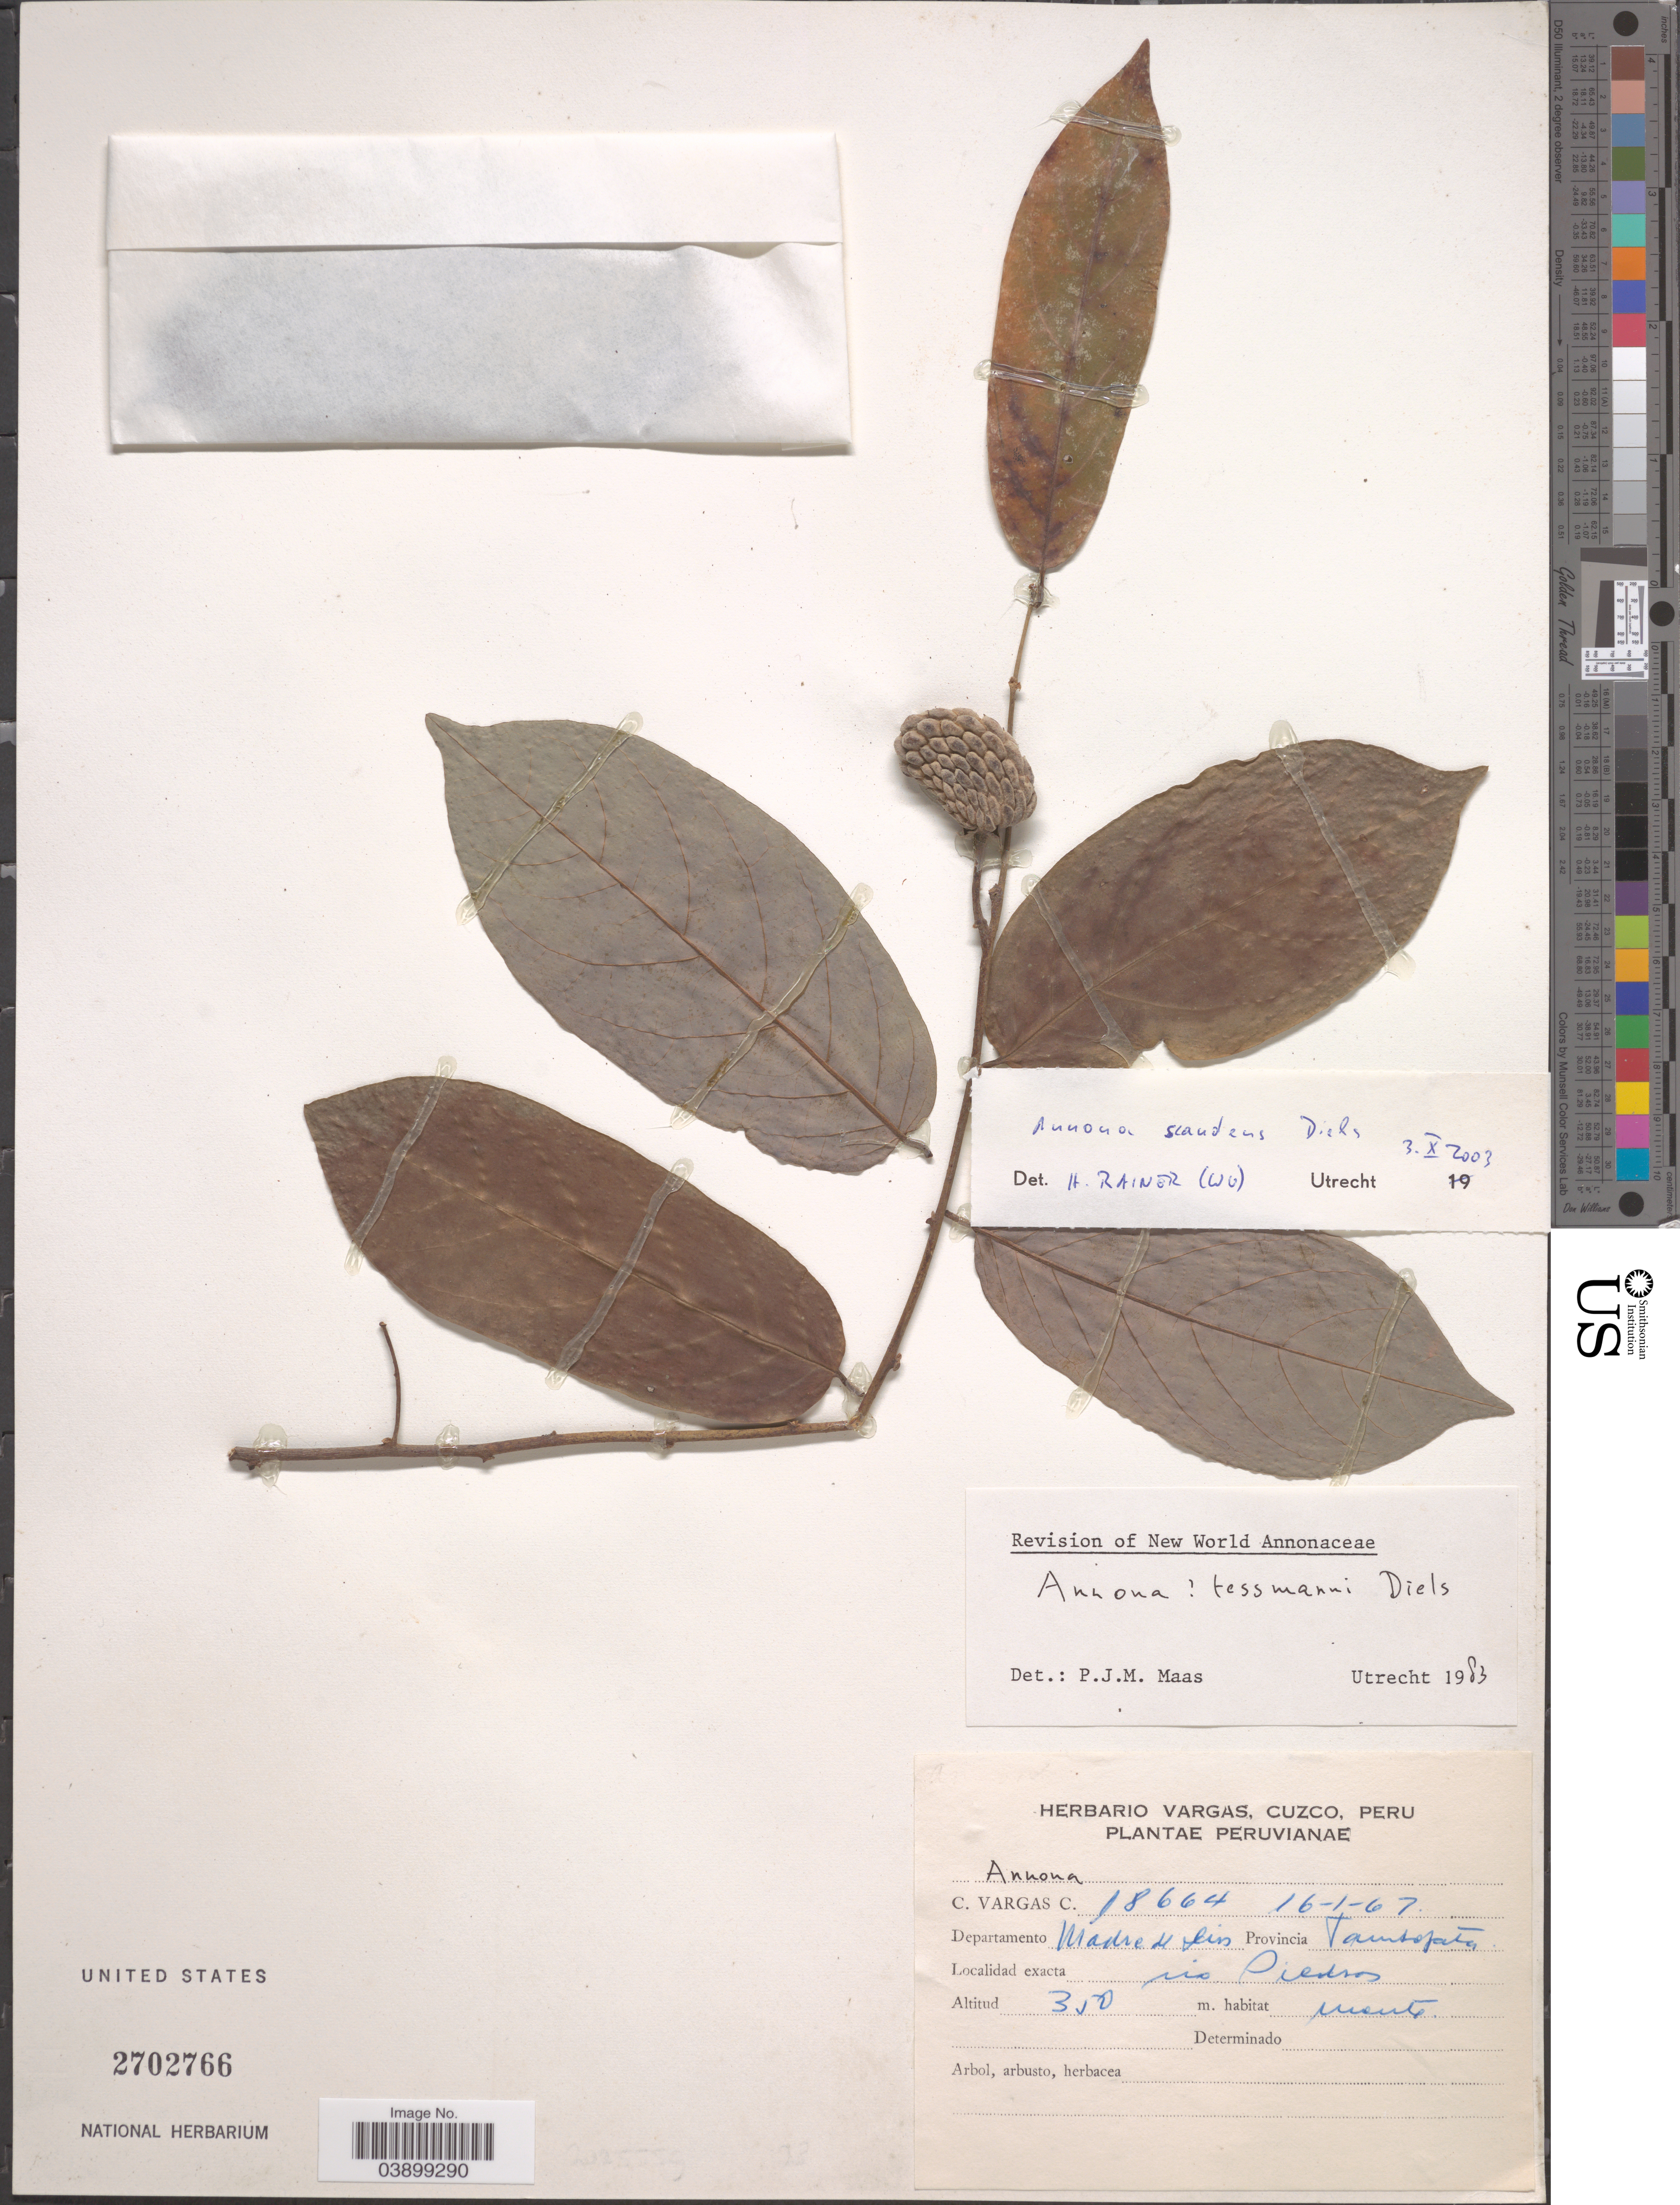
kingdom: Plantae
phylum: Tracheophyta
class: Magnoliopsida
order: Magnoliales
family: Annonaceae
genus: Annona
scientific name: Annona scandens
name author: Diels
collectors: C. Vargas Calderón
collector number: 18664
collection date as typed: Transcribed d/m/y: 16/1/67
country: Peru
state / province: Madre de Dios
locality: Departamento Madre de Dios. Provincia Tambopata. Rio Piedras.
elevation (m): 350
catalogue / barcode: US 2702766